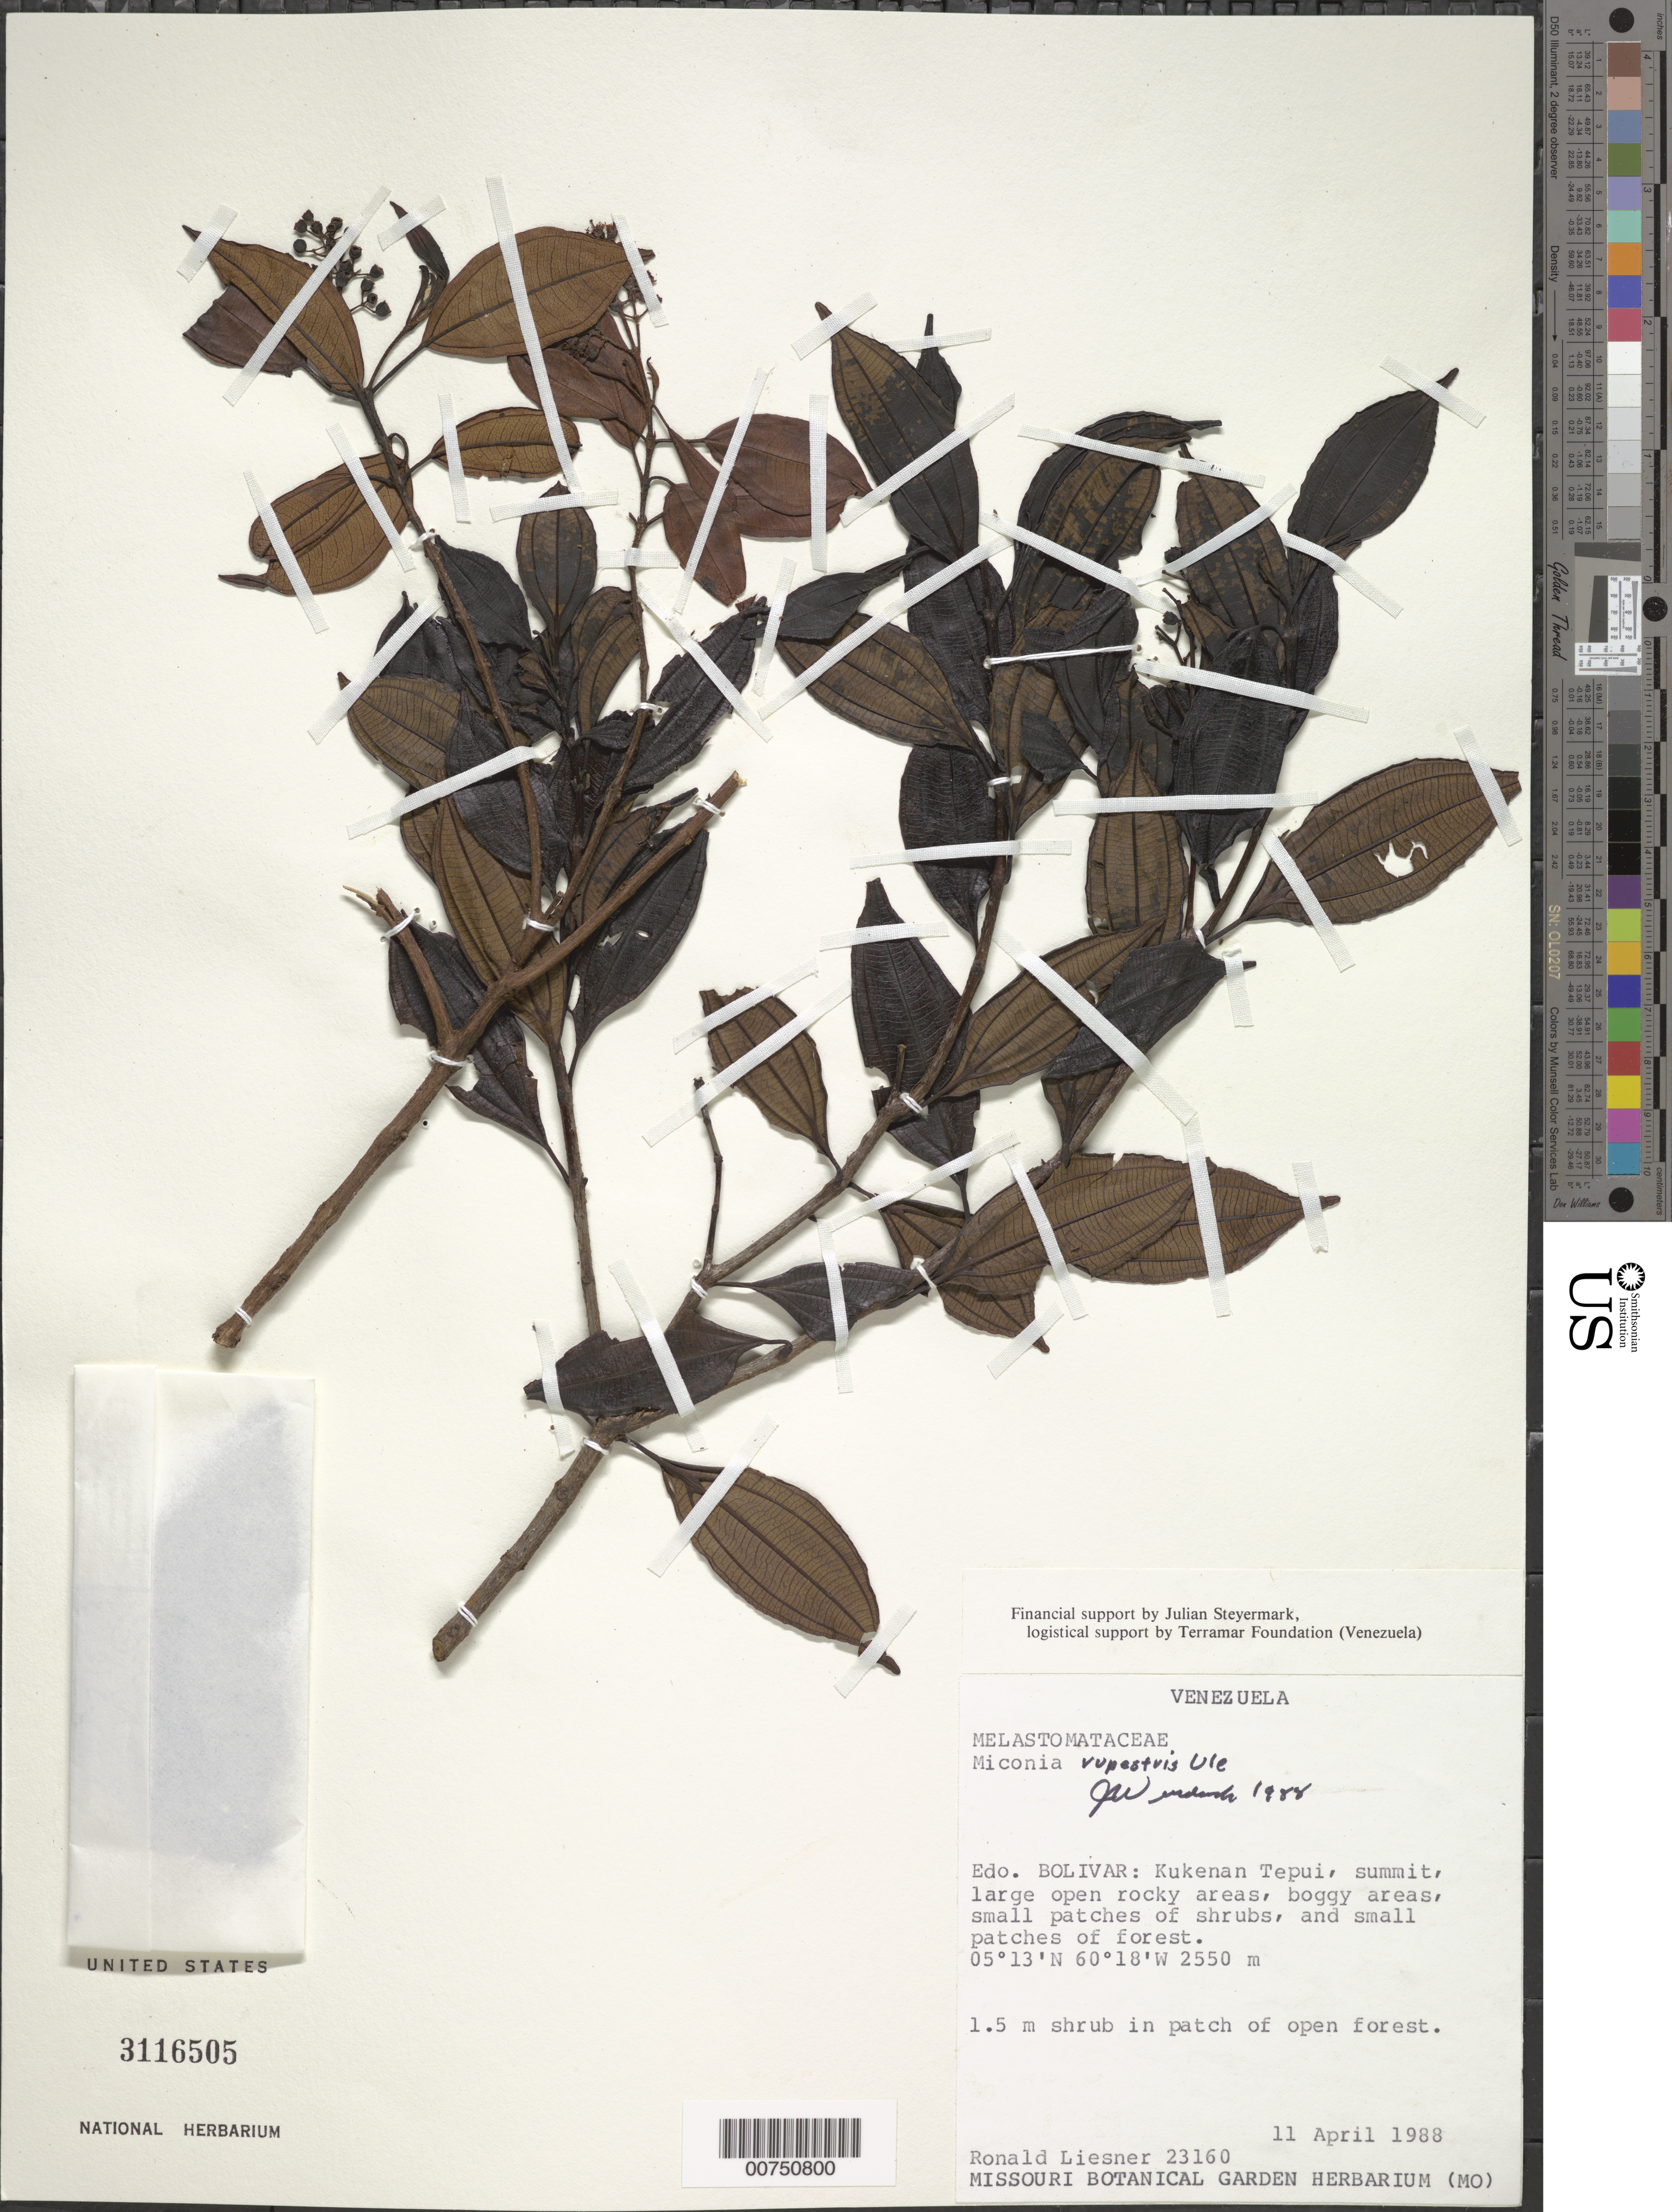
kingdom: Plantae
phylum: Tracheophyta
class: Magnoliopsida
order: Myrtales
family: Melastomataceae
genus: Miconia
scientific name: Miconia rupestris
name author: Ule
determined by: Wurdack, John J., (US), US (UNITED STATES)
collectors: R. L. Liesner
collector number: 23160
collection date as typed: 11-Apr-88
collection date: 1988-04-11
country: Venezuela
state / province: Bolívar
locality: Kukenan tepuí, summit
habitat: Open forest; large open rocky areas, boggy areas, small patches of shrubs, and small patches of forest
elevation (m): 2550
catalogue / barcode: US 3116505